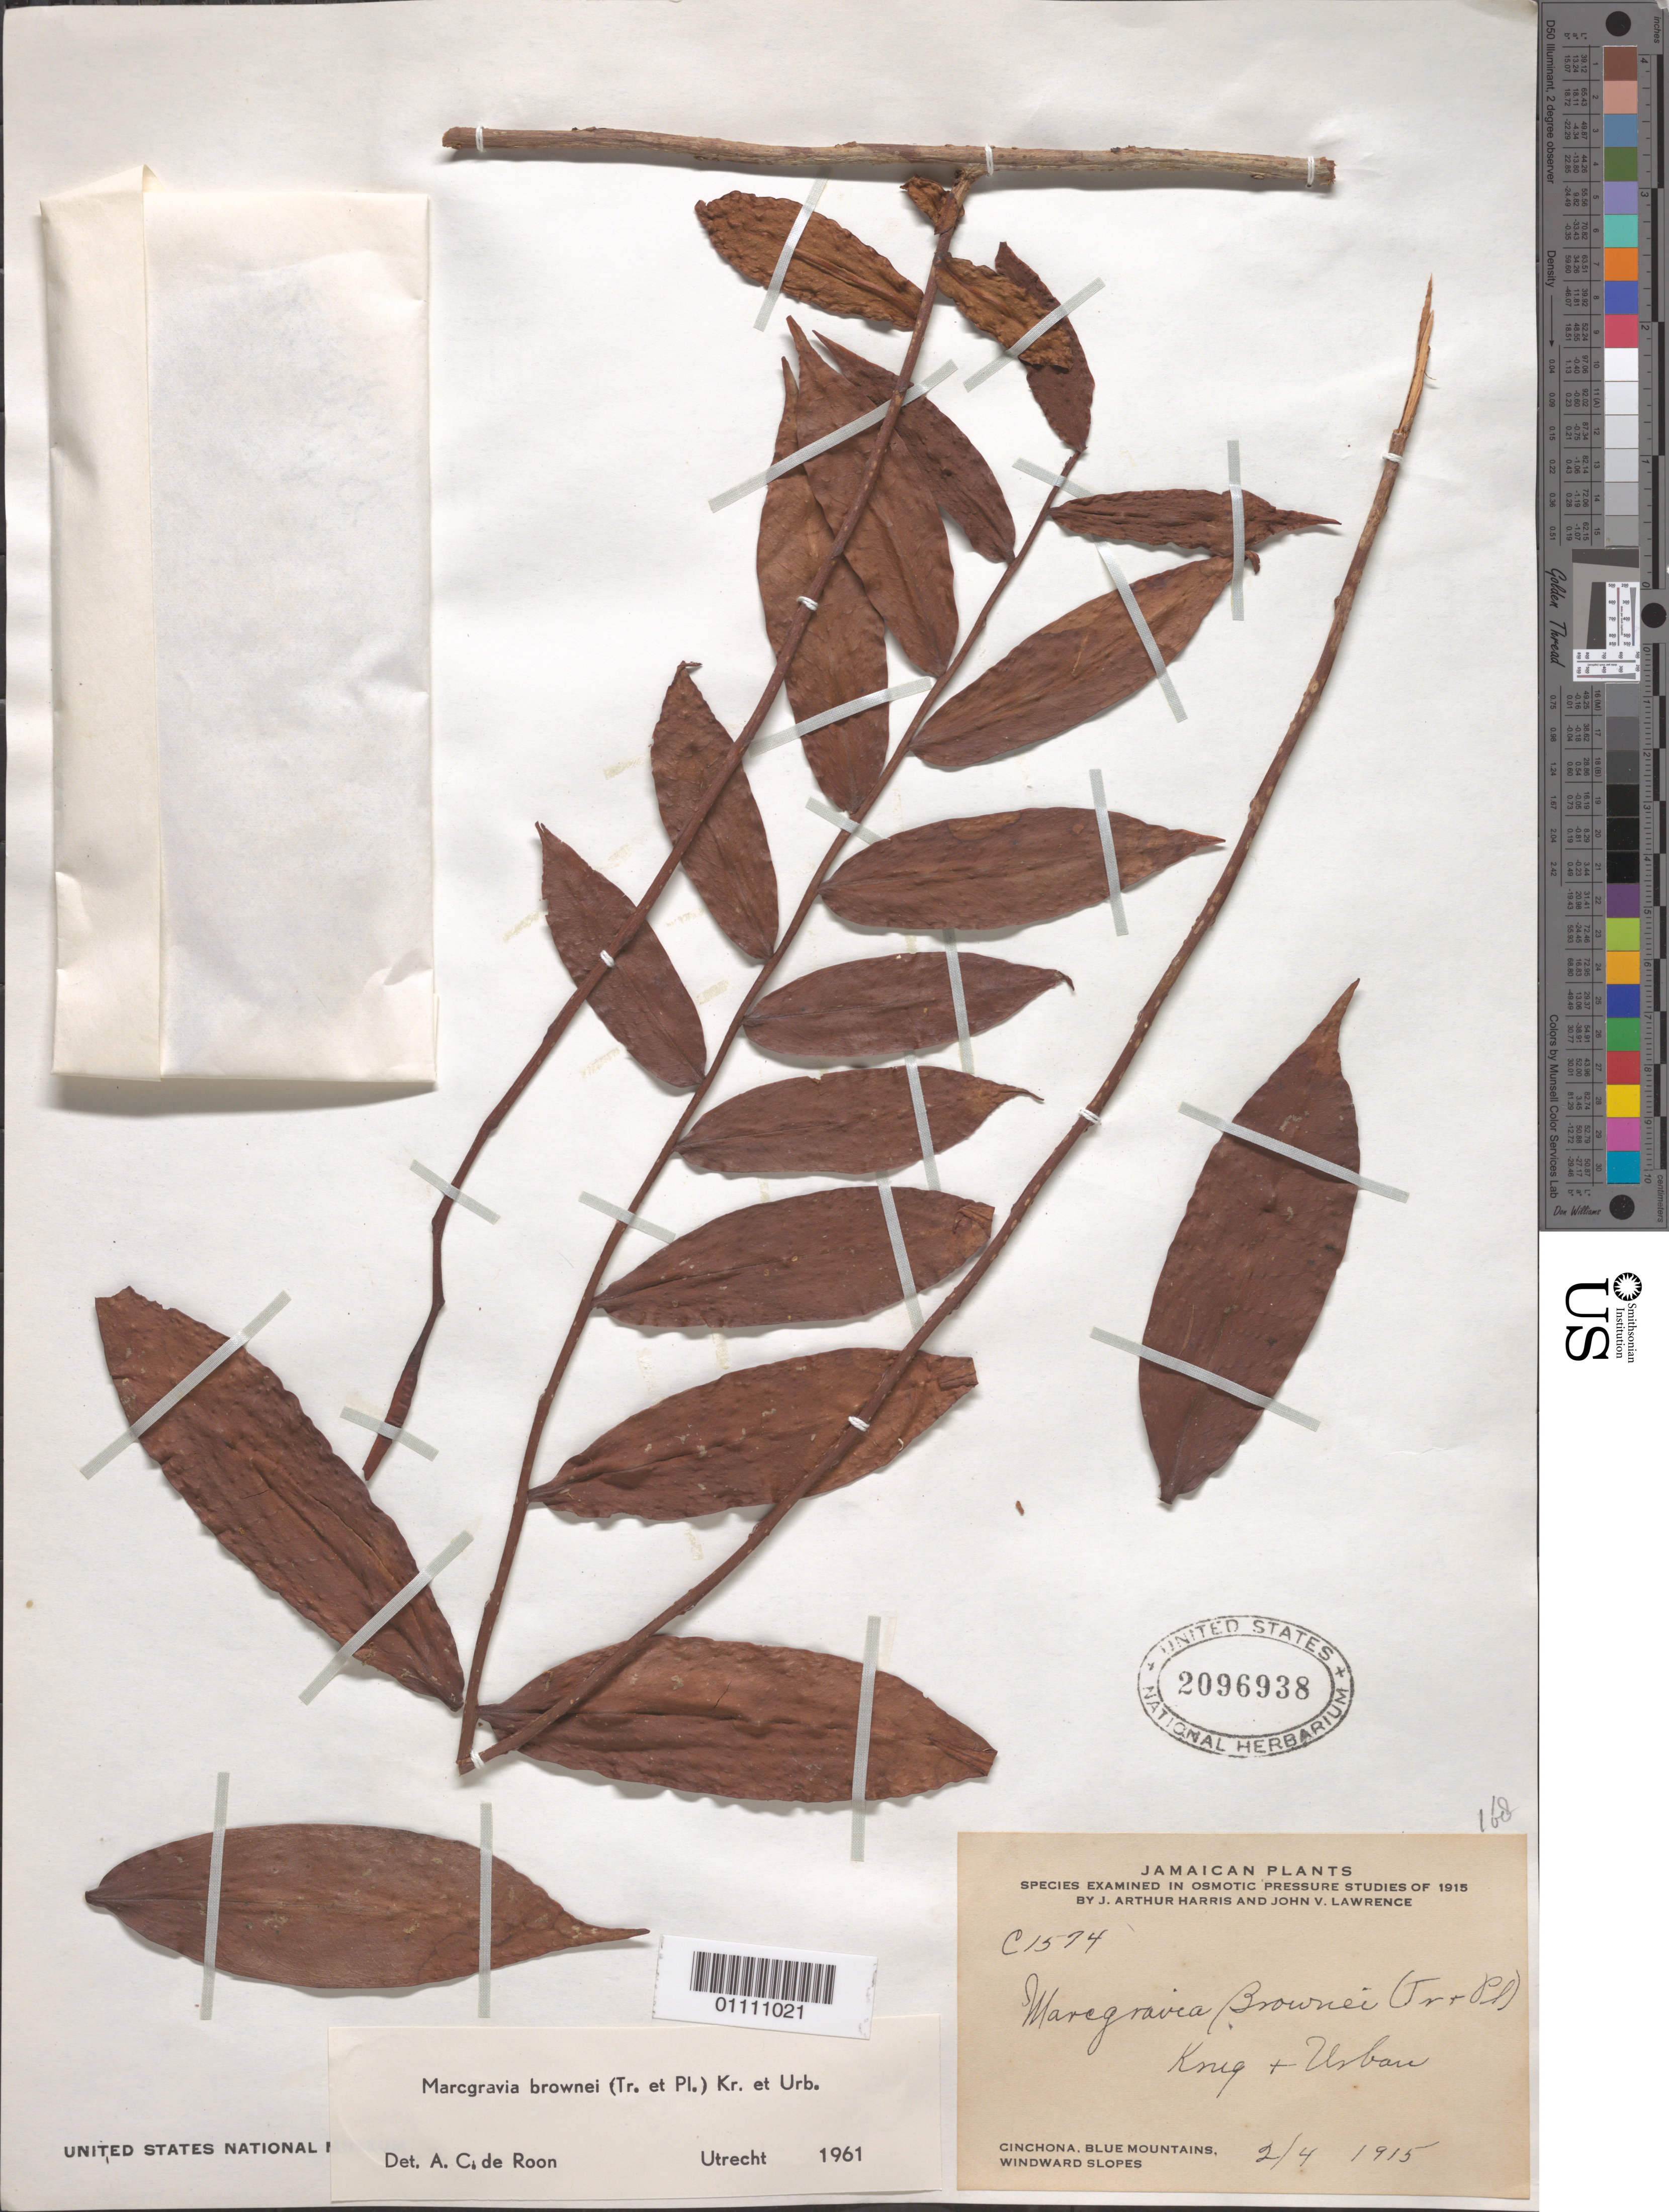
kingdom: Plantae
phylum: Tracheophyta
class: Magnoliopsida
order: Ericales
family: Marcgraviaceae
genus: Marcgravia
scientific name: Marcgravia brownei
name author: (Triana & Planch.) Krug & Urb.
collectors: J. A. Harris & J. Lawrence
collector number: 1574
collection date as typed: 04 Mar 1915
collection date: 1915-03-04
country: Jamaica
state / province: Portland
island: Jamaica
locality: cinchona, Blue Mountains, Windward Slopes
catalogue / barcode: US 2096938